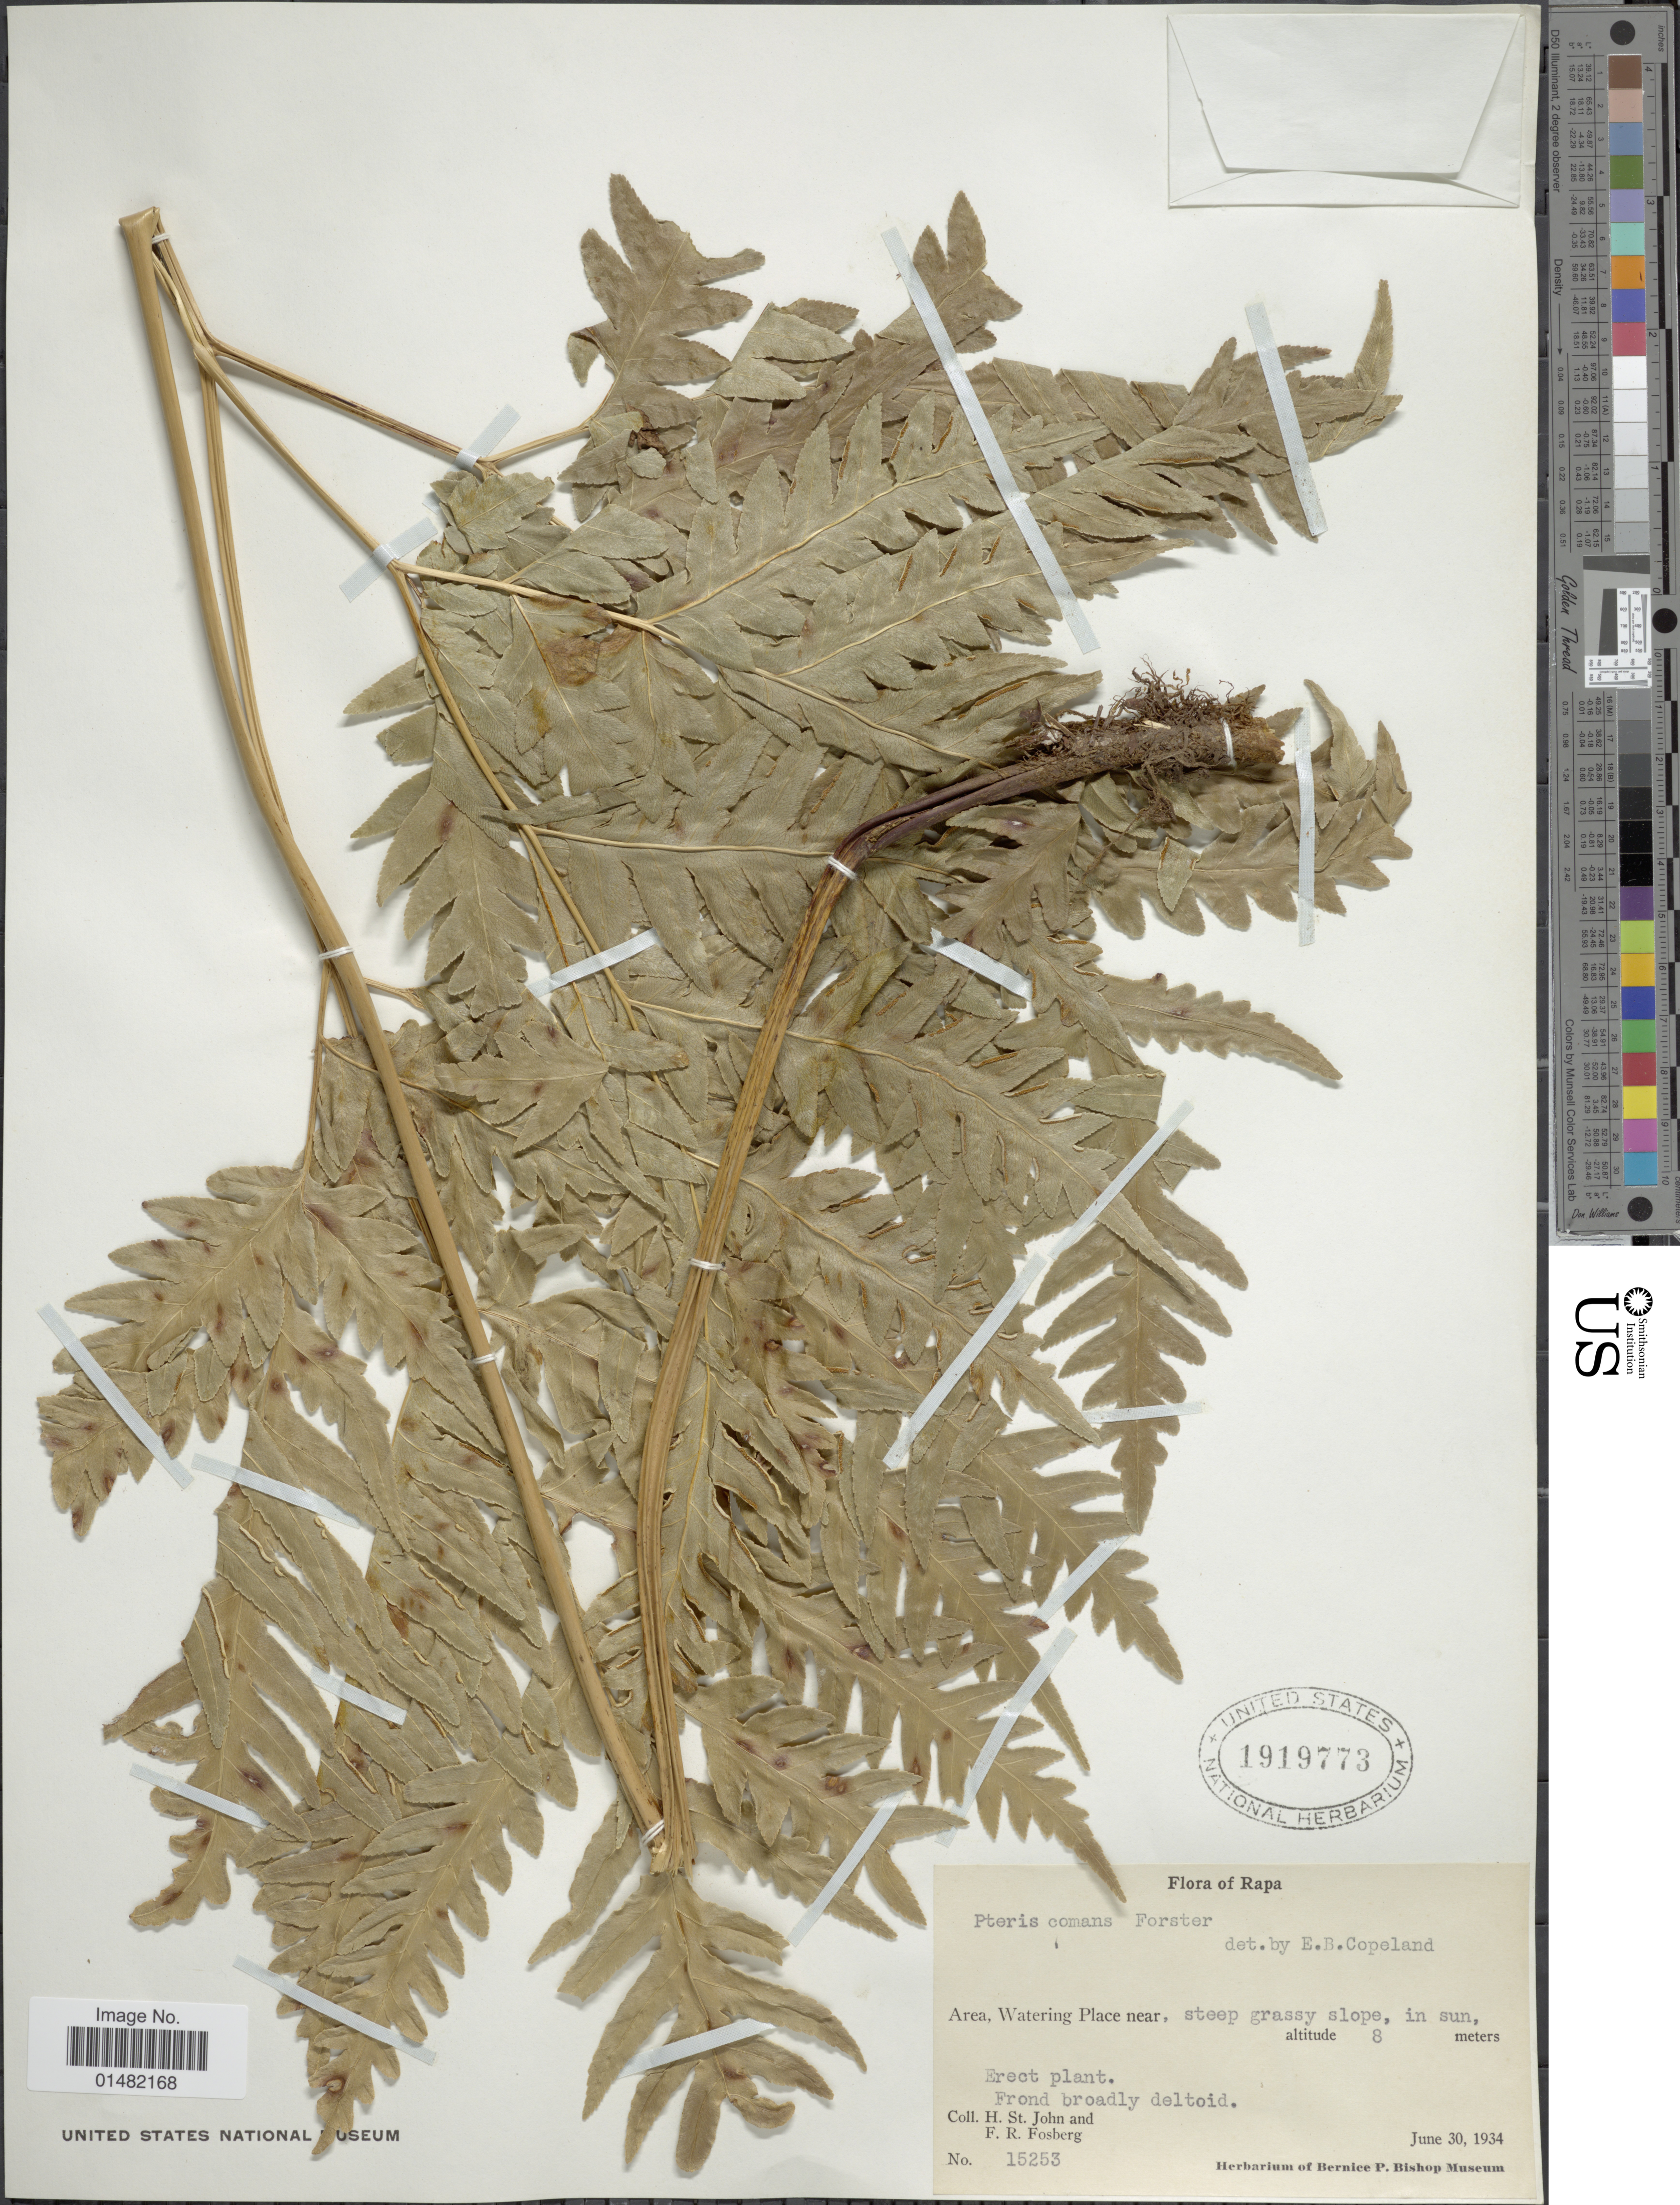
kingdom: Plantae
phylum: Tracheophyta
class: Polypodiopsida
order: Polypodiales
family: Pteridaceae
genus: Pteris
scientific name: Pteris comans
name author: G. Forst.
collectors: H. St. John & F. R. Fosberg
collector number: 15253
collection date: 1934-06-30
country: French Polynesia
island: Rapa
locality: Rapa, Area, Watering Place near, steep grassy slope, in sun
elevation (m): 8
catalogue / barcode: US 1919773